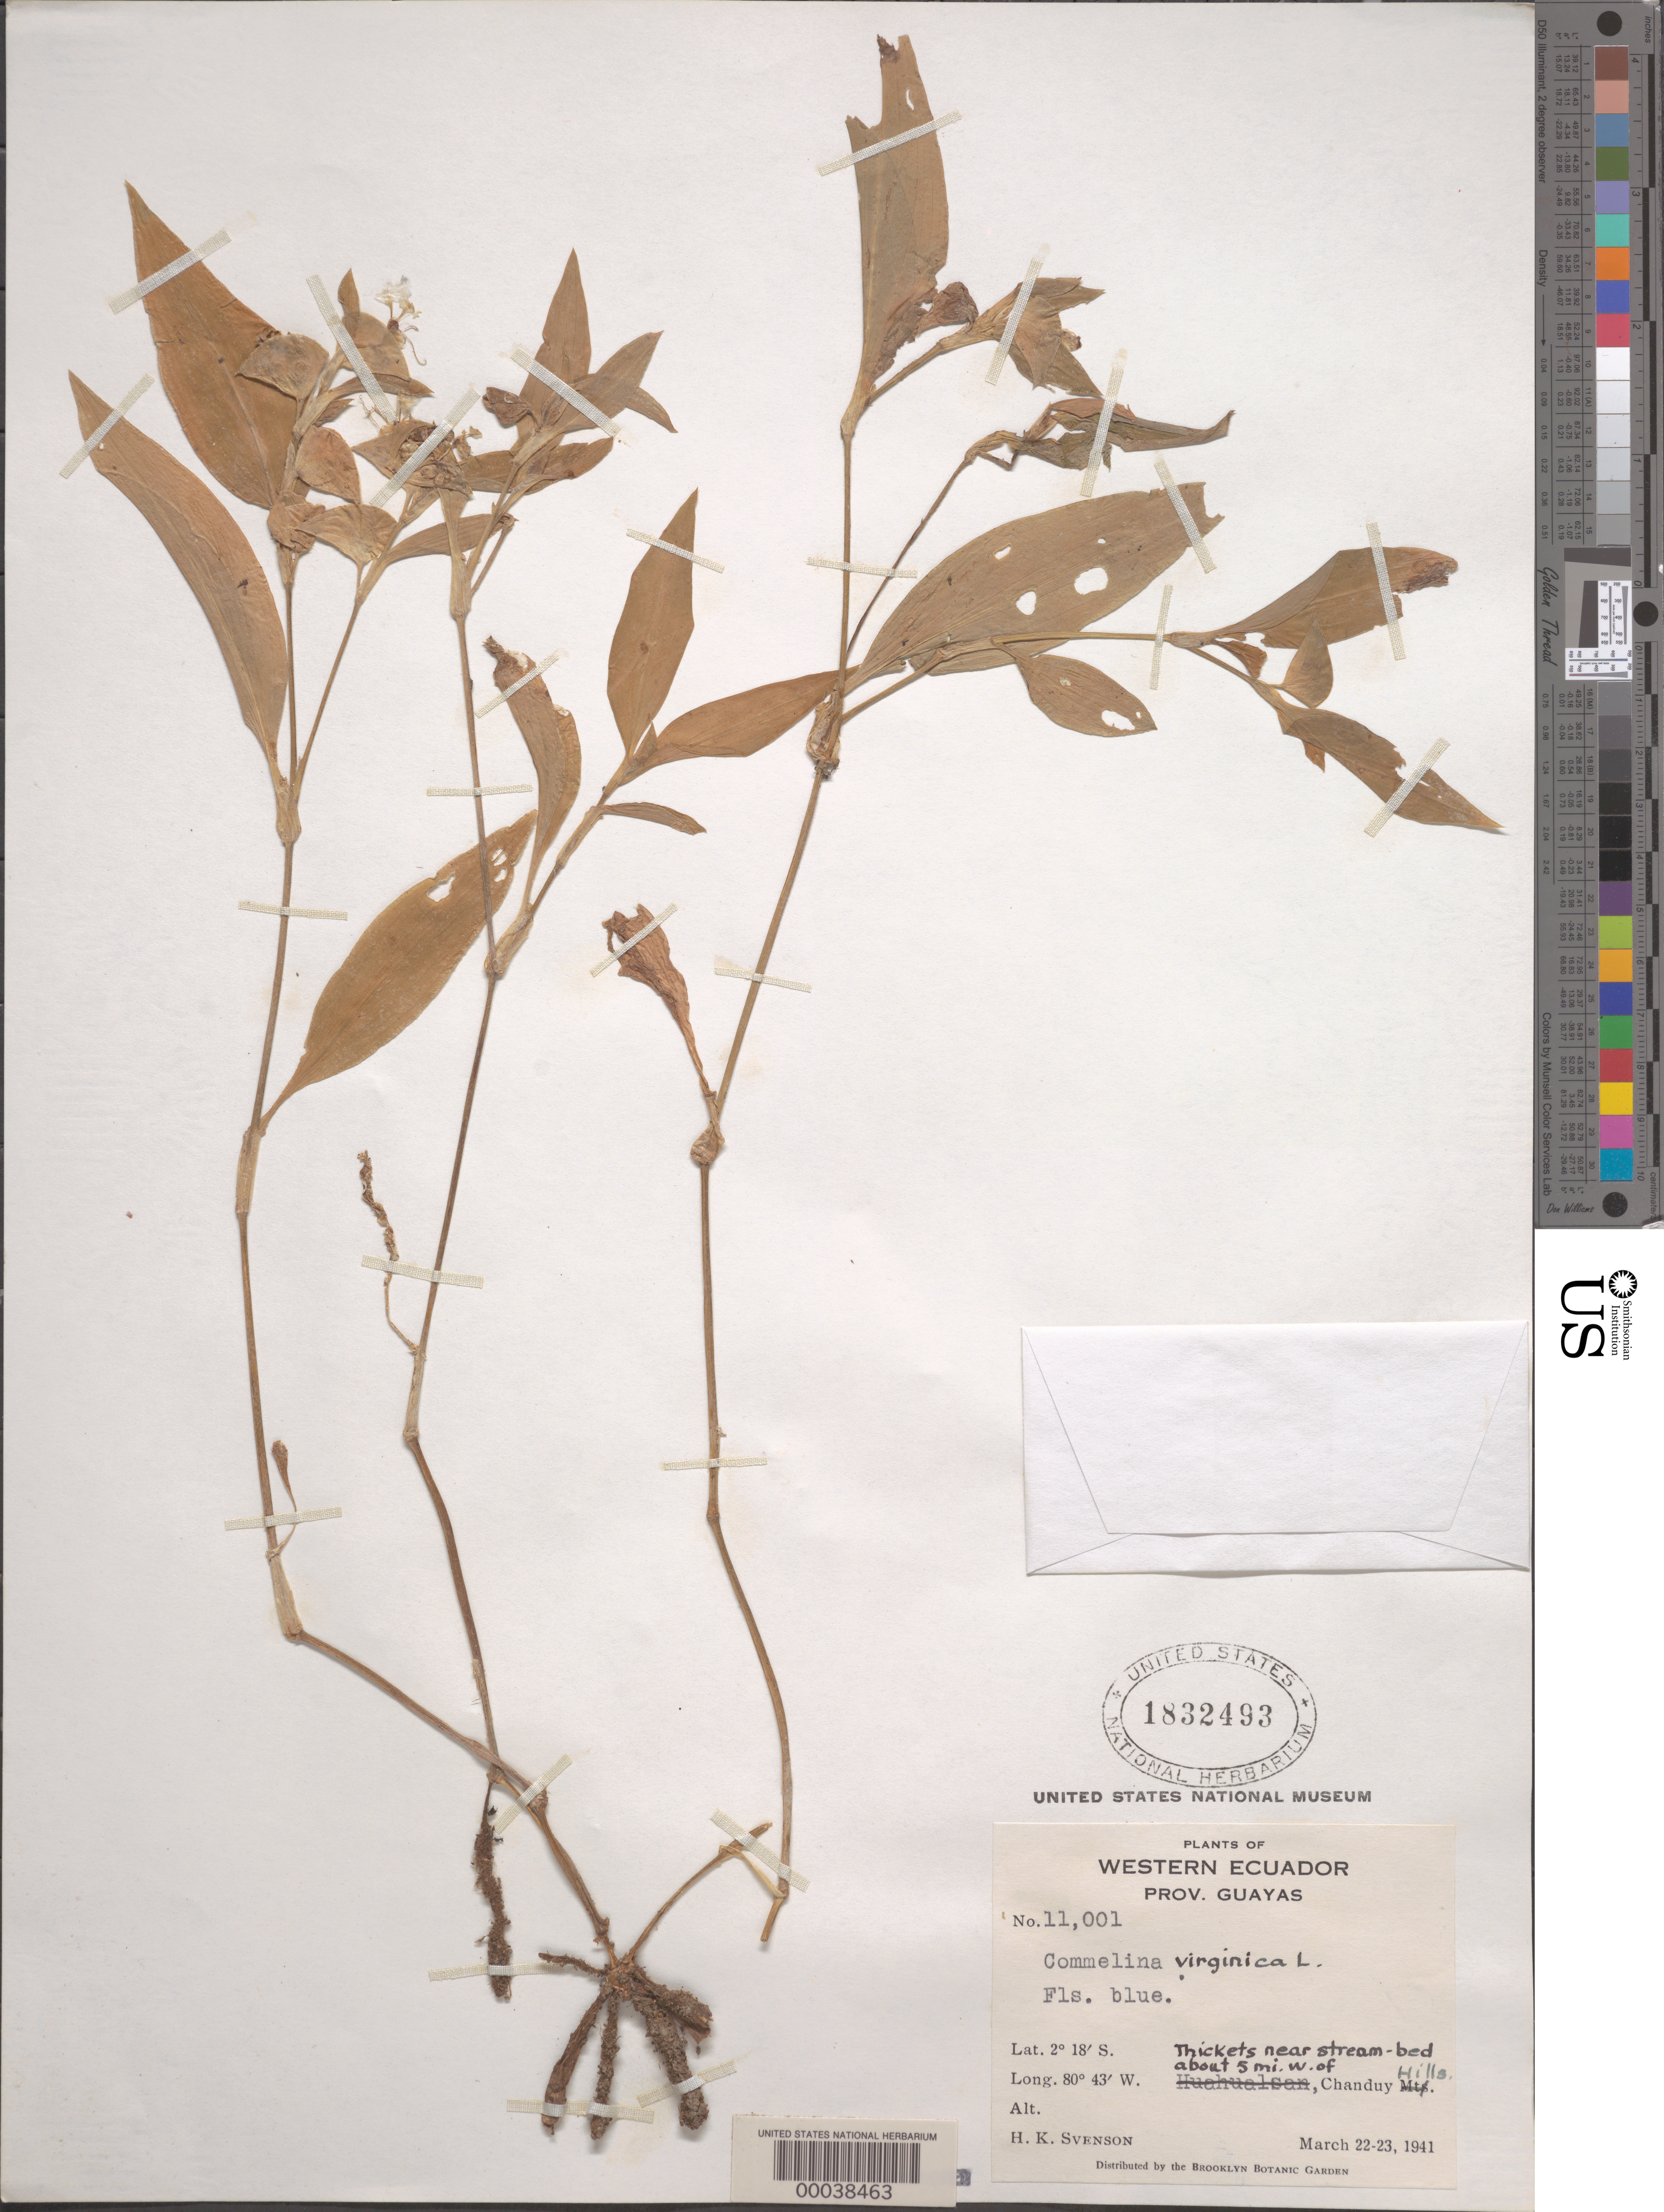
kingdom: Plantae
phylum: Tracheophyta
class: Liliopsida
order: Commelinales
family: Commelinaceae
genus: Commelina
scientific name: Commelina erecta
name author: L.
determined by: Faden, Robert B., (US), Smithsonian Institution - National Museum of Natural History (UNITED STATES)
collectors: H. Svenson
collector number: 11001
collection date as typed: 22 Mar 1941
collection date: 1941-03-22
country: Ecuador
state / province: Guayas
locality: Chanduy Hills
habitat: Thickets near stream bed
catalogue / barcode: US 1832493